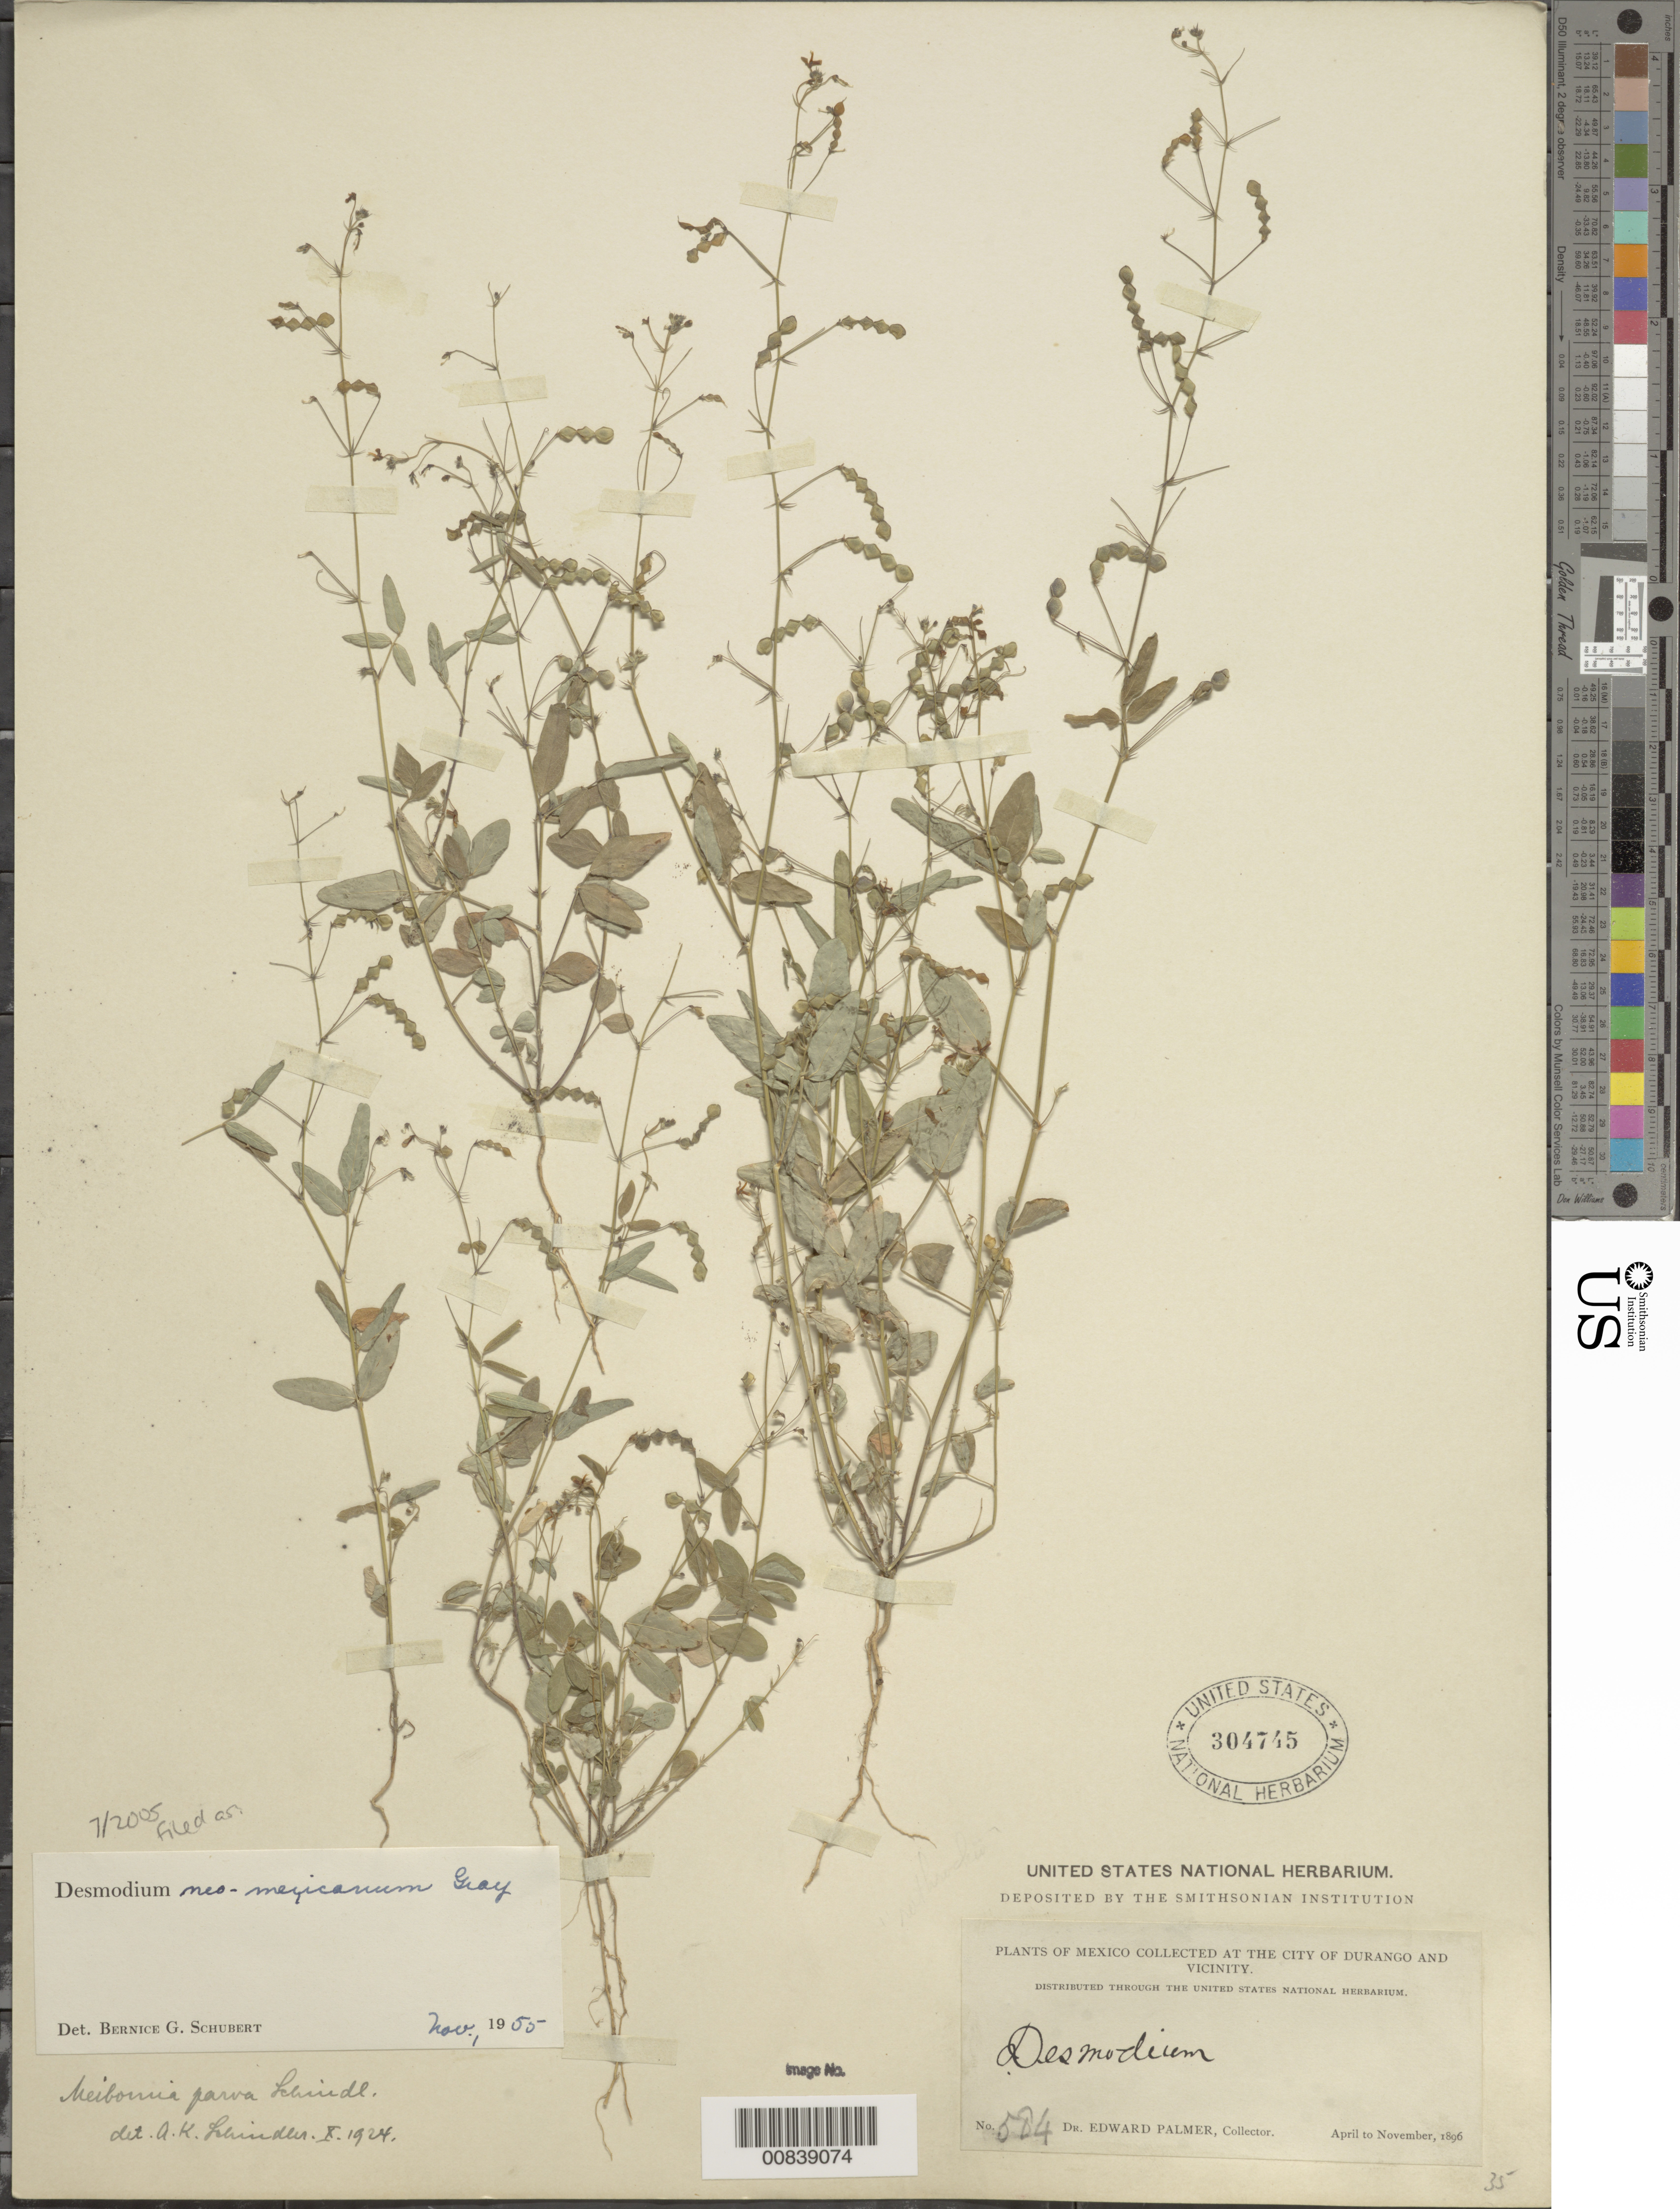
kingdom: Plantae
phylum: Tracheophyta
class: Magnoliopsida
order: Fabales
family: Fabaceae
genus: Desmodium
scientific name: Desmodium neomexicanum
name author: A. Gray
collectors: E. Palmer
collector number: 584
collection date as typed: Apr 1896 to -- Nov 1896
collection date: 1896-04/1896-11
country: Mexico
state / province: Durango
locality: City of Durango and vicinity.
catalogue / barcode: US 304745